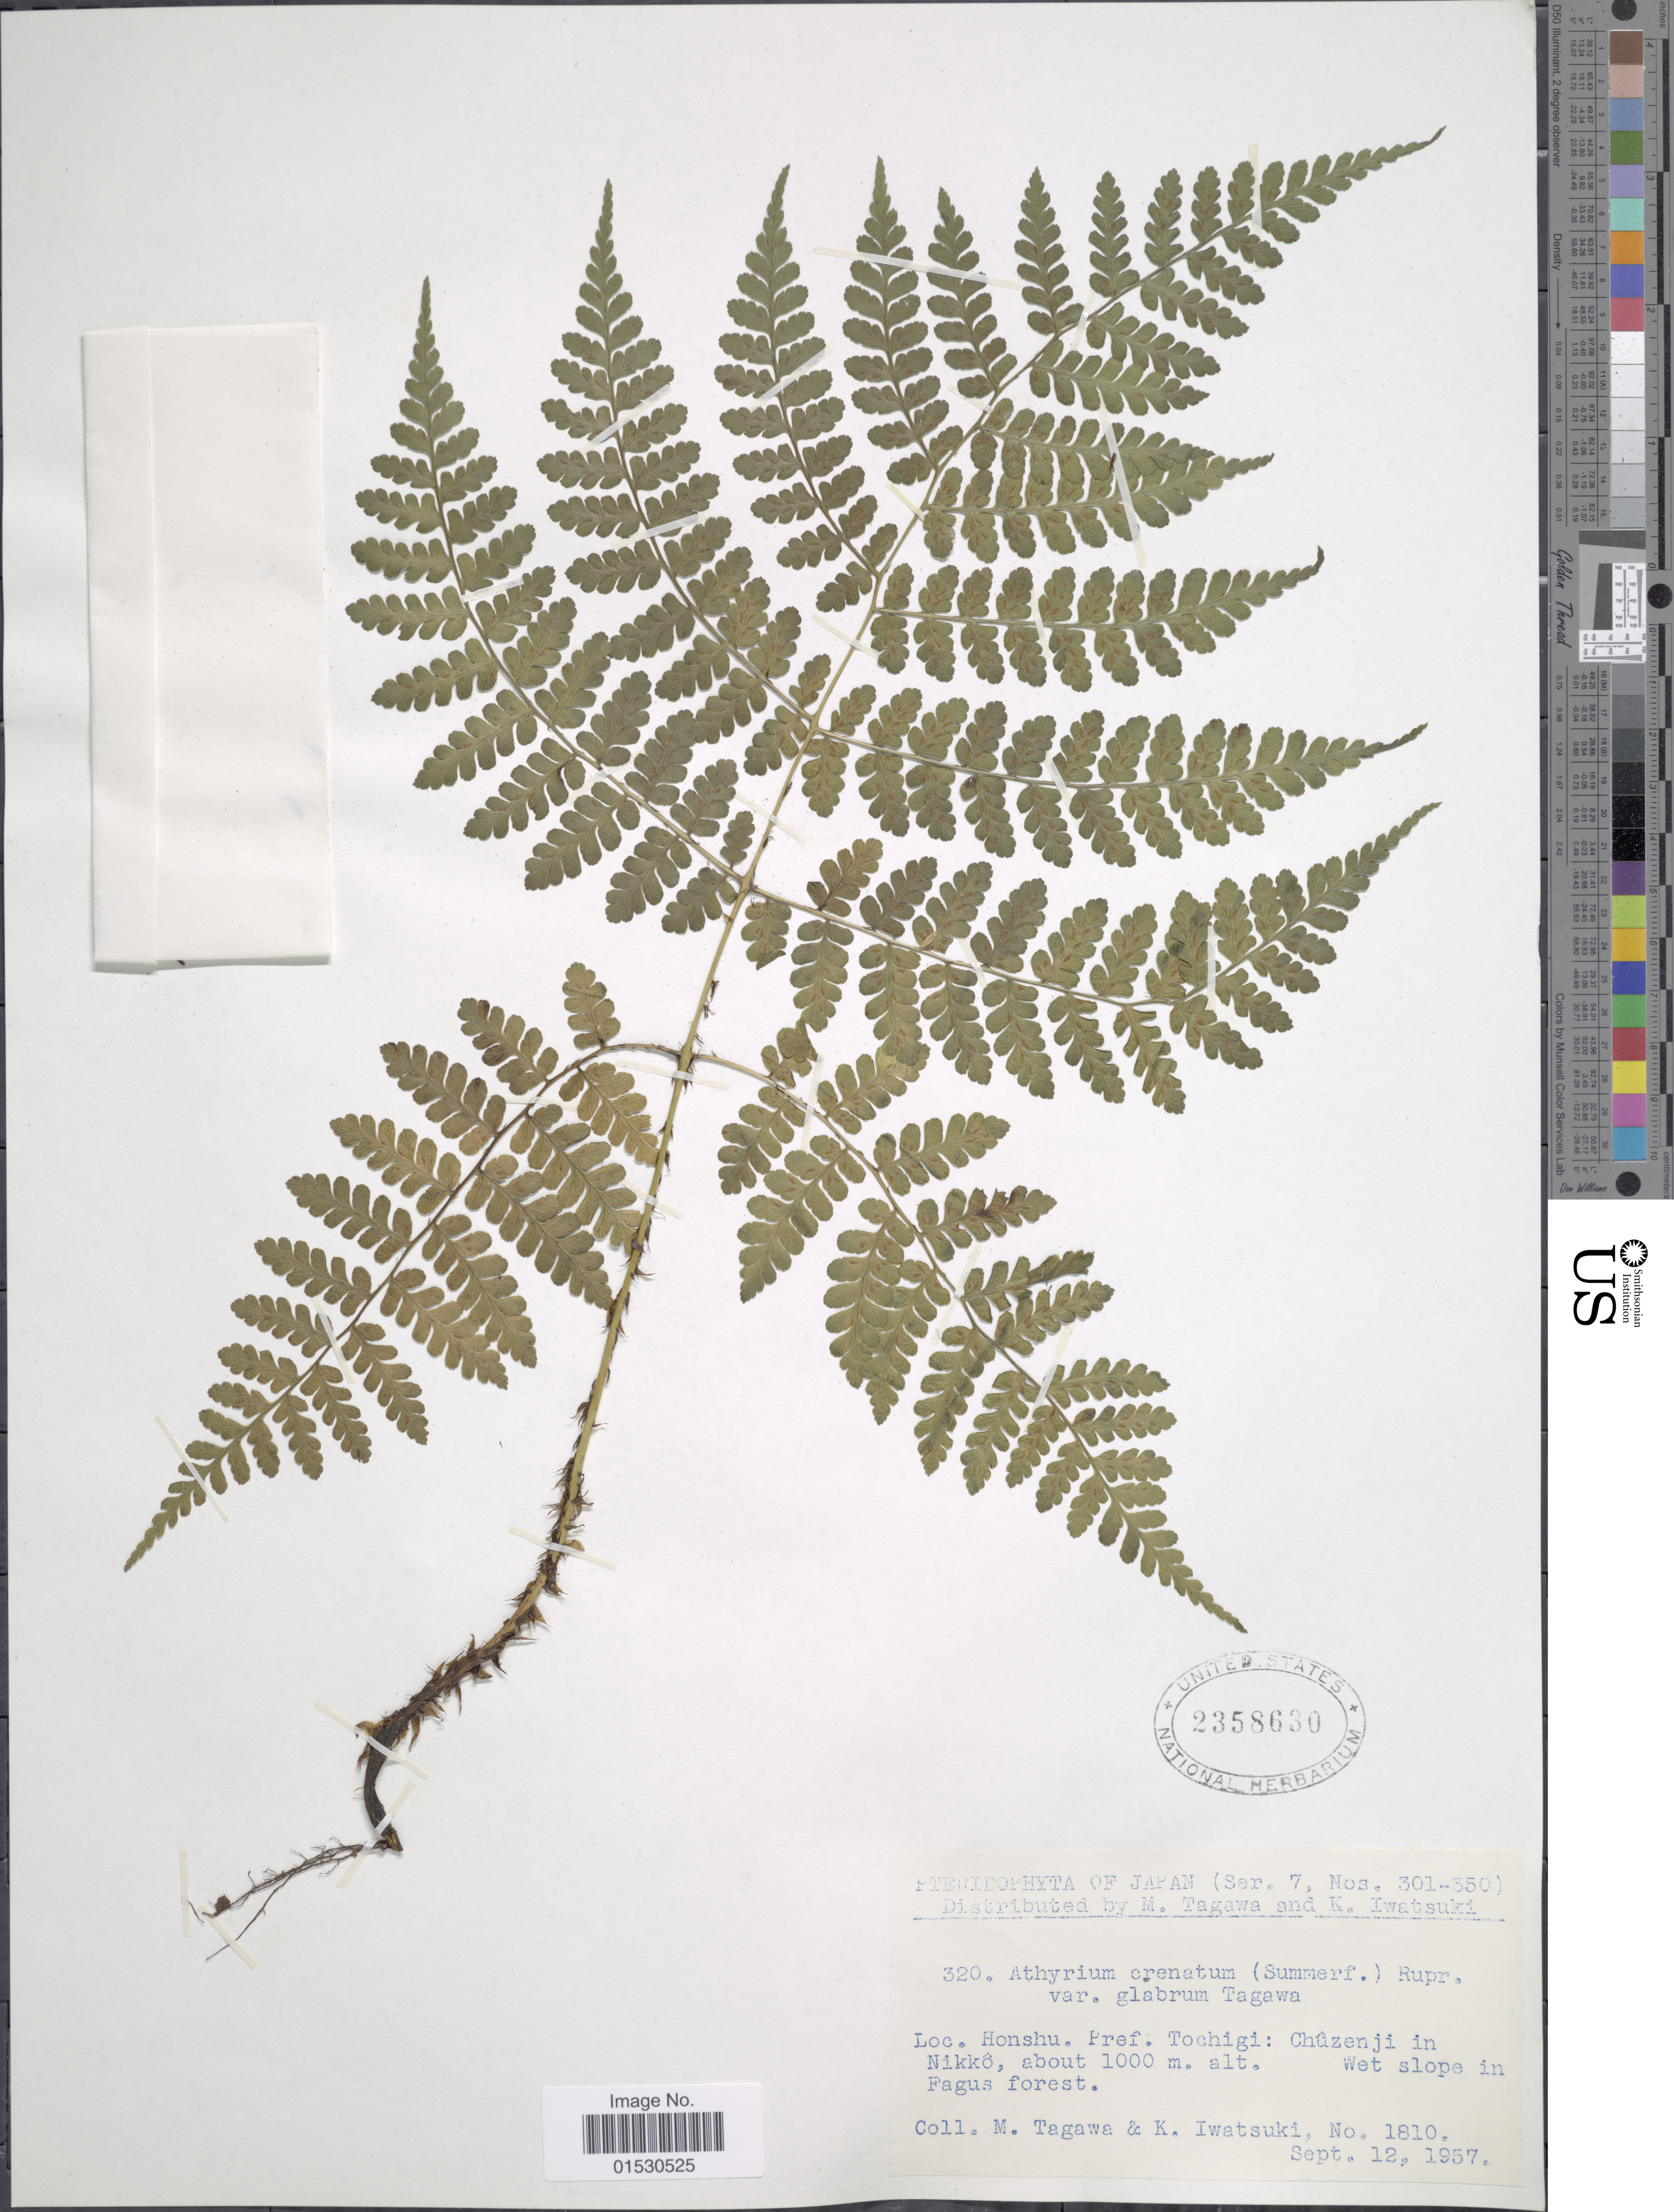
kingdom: Plantae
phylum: Tracheophyta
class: Polypodiopsida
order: Polypodiales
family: Athyriaceae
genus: Athyrium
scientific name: Athyrium crenatum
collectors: M. Tagawa & K. Iwatsuki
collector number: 320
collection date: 1957-09-12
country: Japan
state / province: Totigi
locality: Honshu. Pref. Tochigi: Chuzenji in Nikko. Wet slope in Fagus forest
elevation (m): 1000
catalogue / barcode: US 2358630